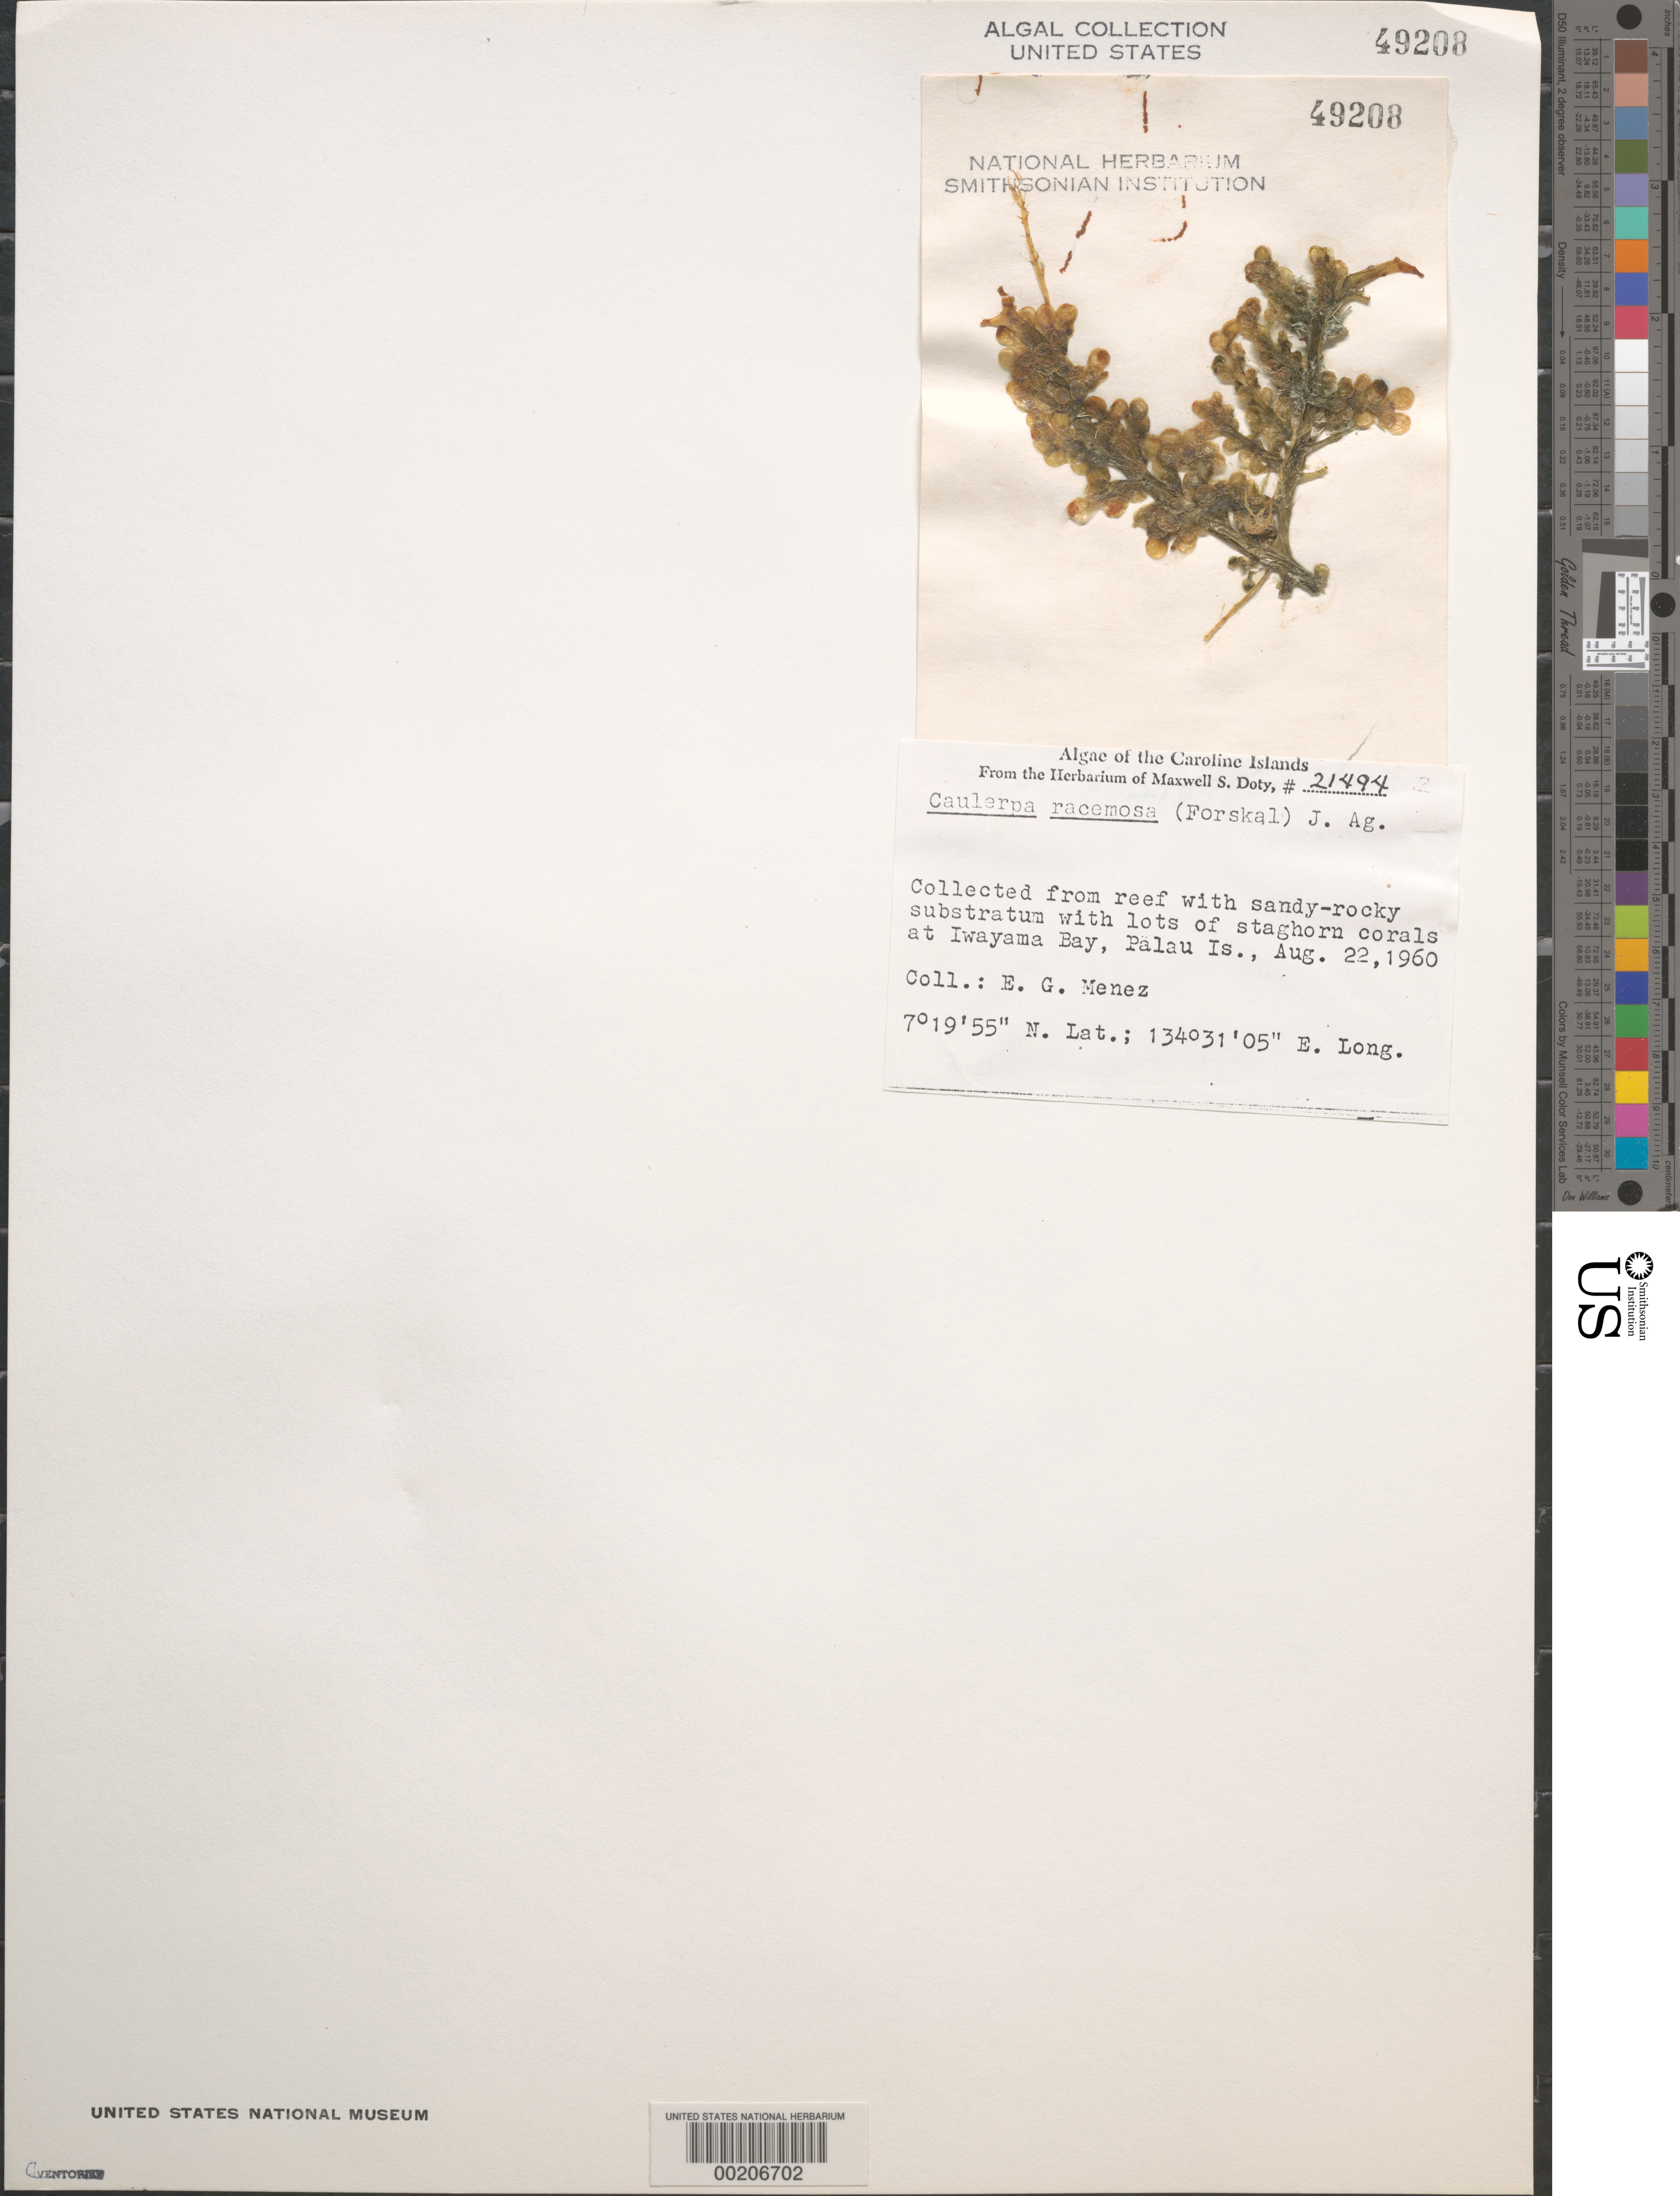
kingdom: Plantae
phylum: Chlorophyta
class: Ulvophyceae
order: Bryopsidales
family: Caulerpaceae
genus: Caulerpa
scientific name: Caulerpa racemosa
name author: (Forssk.) J. Agardh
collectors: Meñez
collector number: MSD 21494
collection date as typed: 22 Aug 1960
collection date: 1960-08-22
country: Palau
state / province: Koror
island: Oreor (Koror)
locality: Iwayama Bay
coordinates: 7 19' 55" N, 134 31' 05" E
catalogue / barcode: US 49208